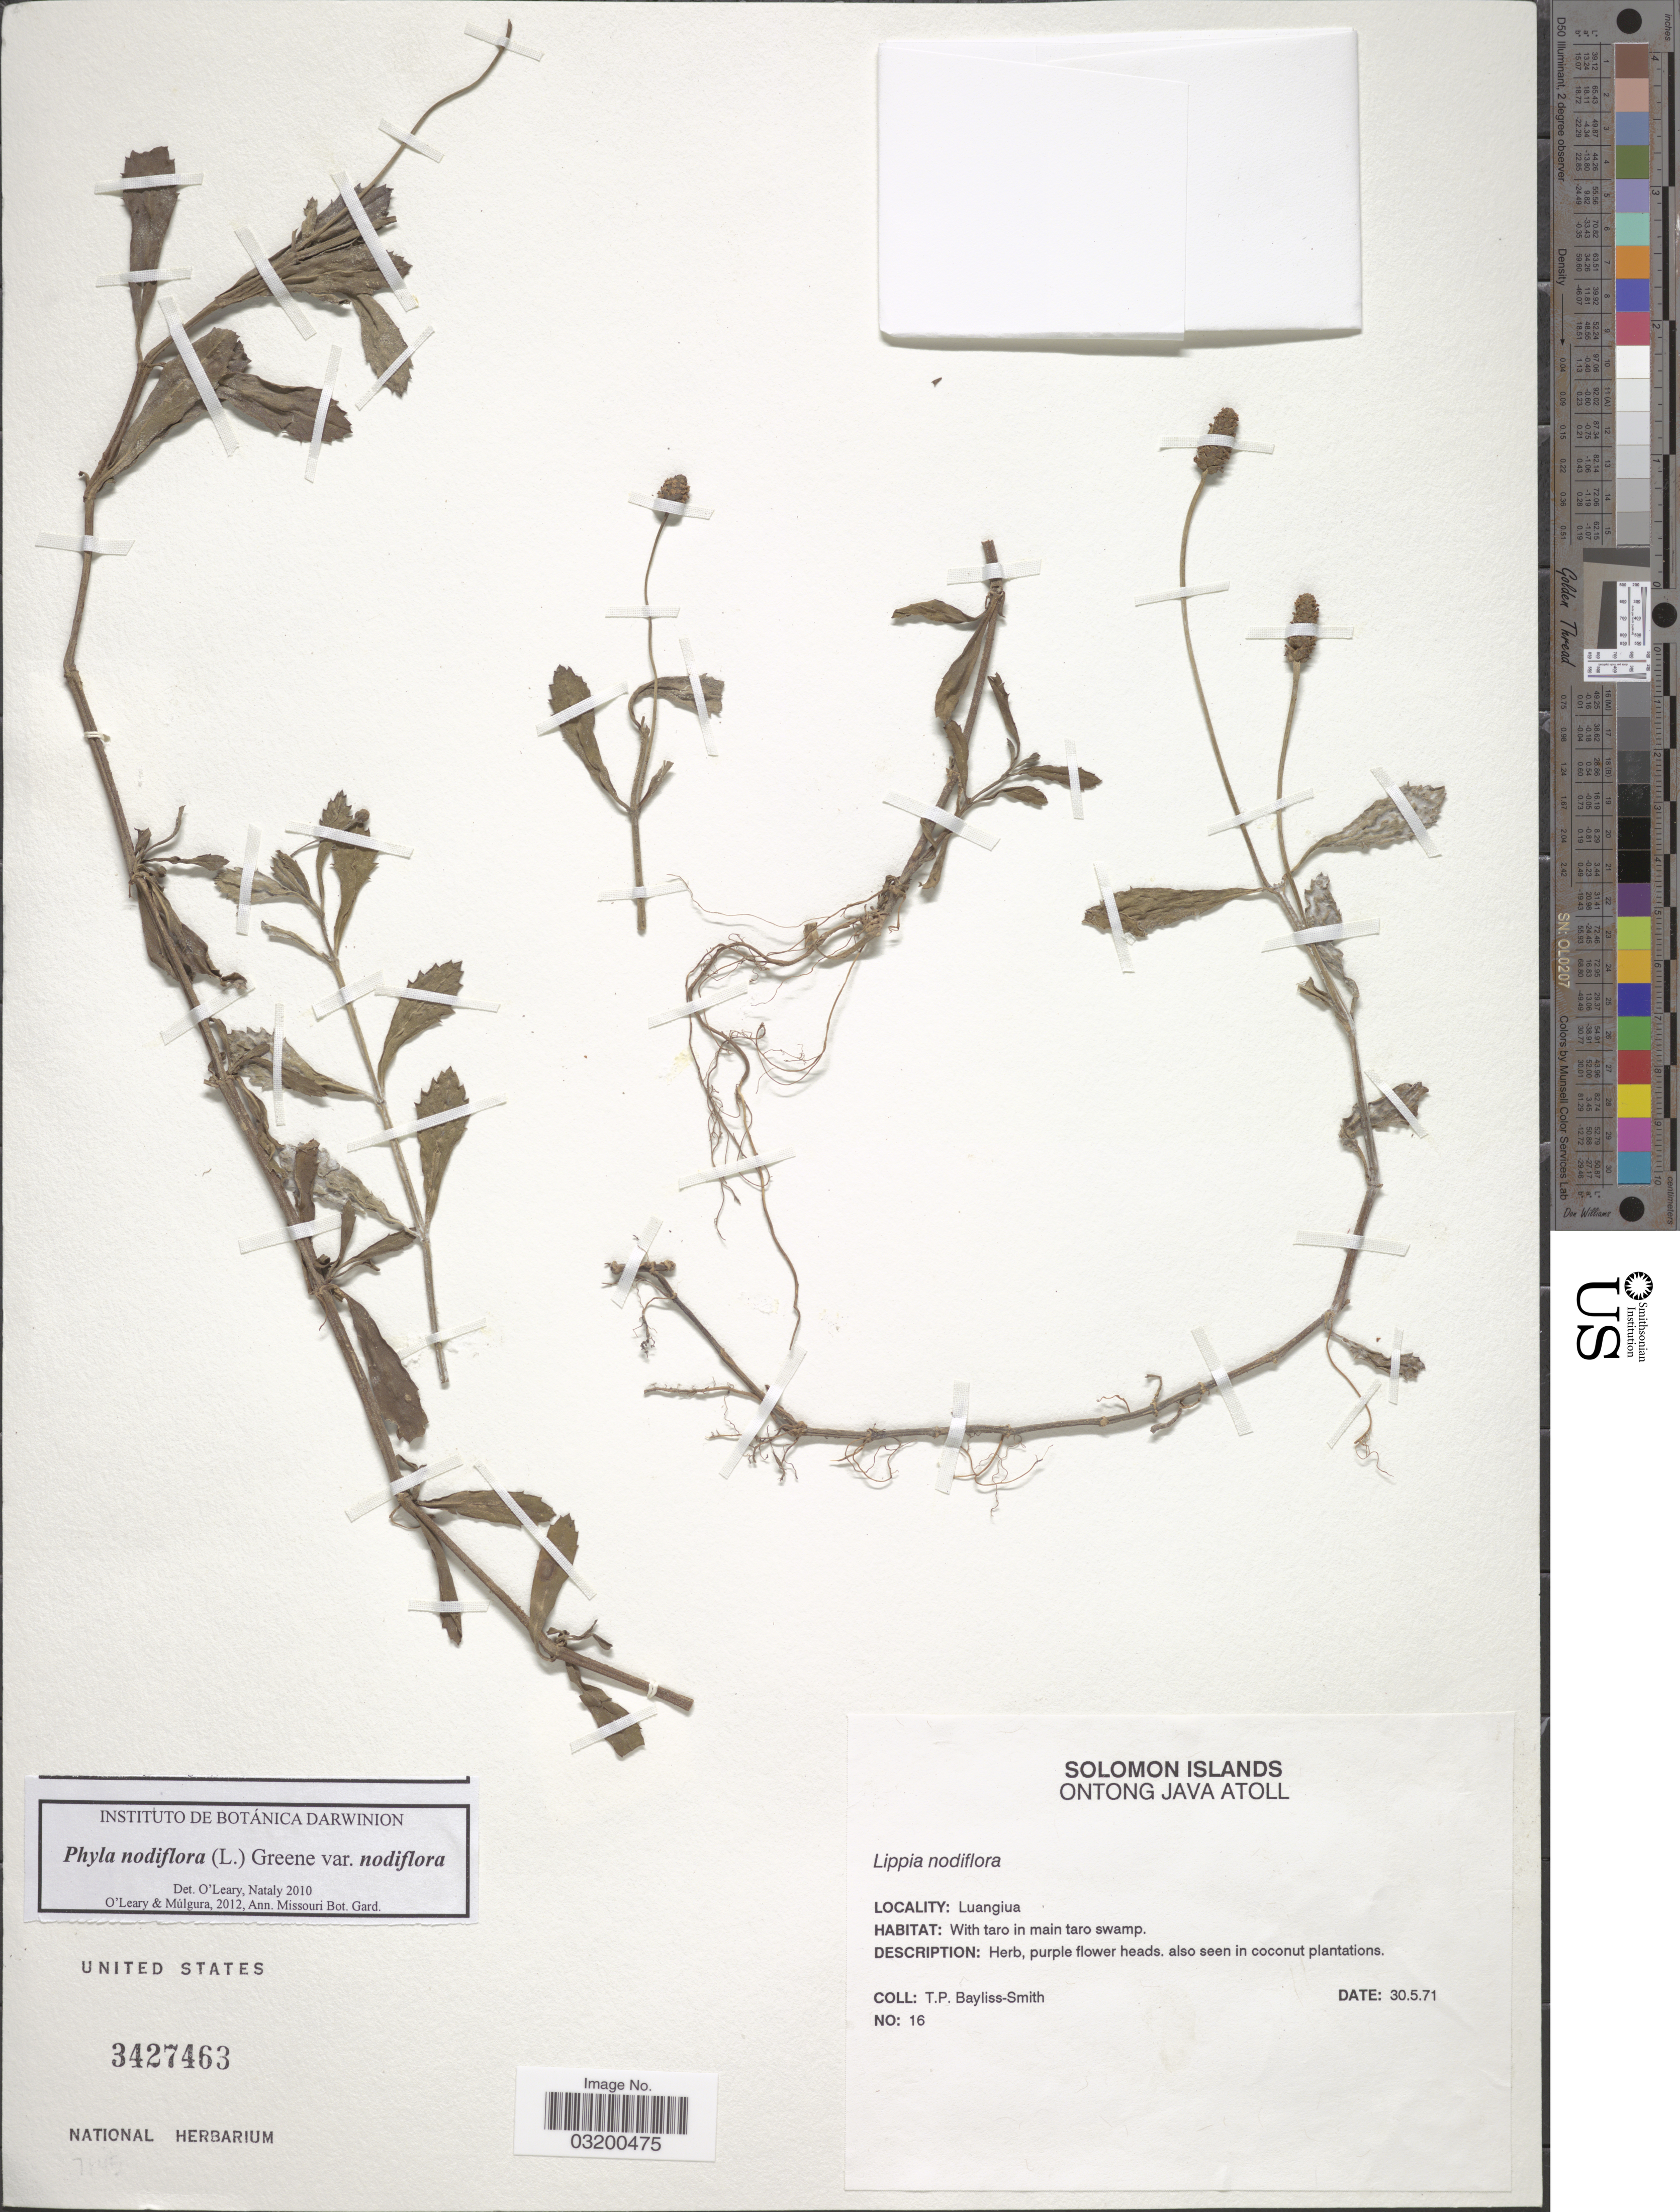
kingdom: Plantae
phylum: Tracheophyta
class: Magnoliopsida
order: Lamiales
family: Verbenaceae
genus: Phyla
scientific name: Phyla nodiflora var. nodiflora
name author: (L.) Greene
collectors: T. P. Bayliss-Smith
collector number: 16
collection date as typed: Transcribed d/m/y: 30/5/71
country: Solomon Islands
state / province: Solomon Island Outliers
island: Ontong Java [Luanguia] Atoll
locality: Solomon Islands. Ontong Java Atoll. Luangiua.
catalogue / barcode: US 3427463